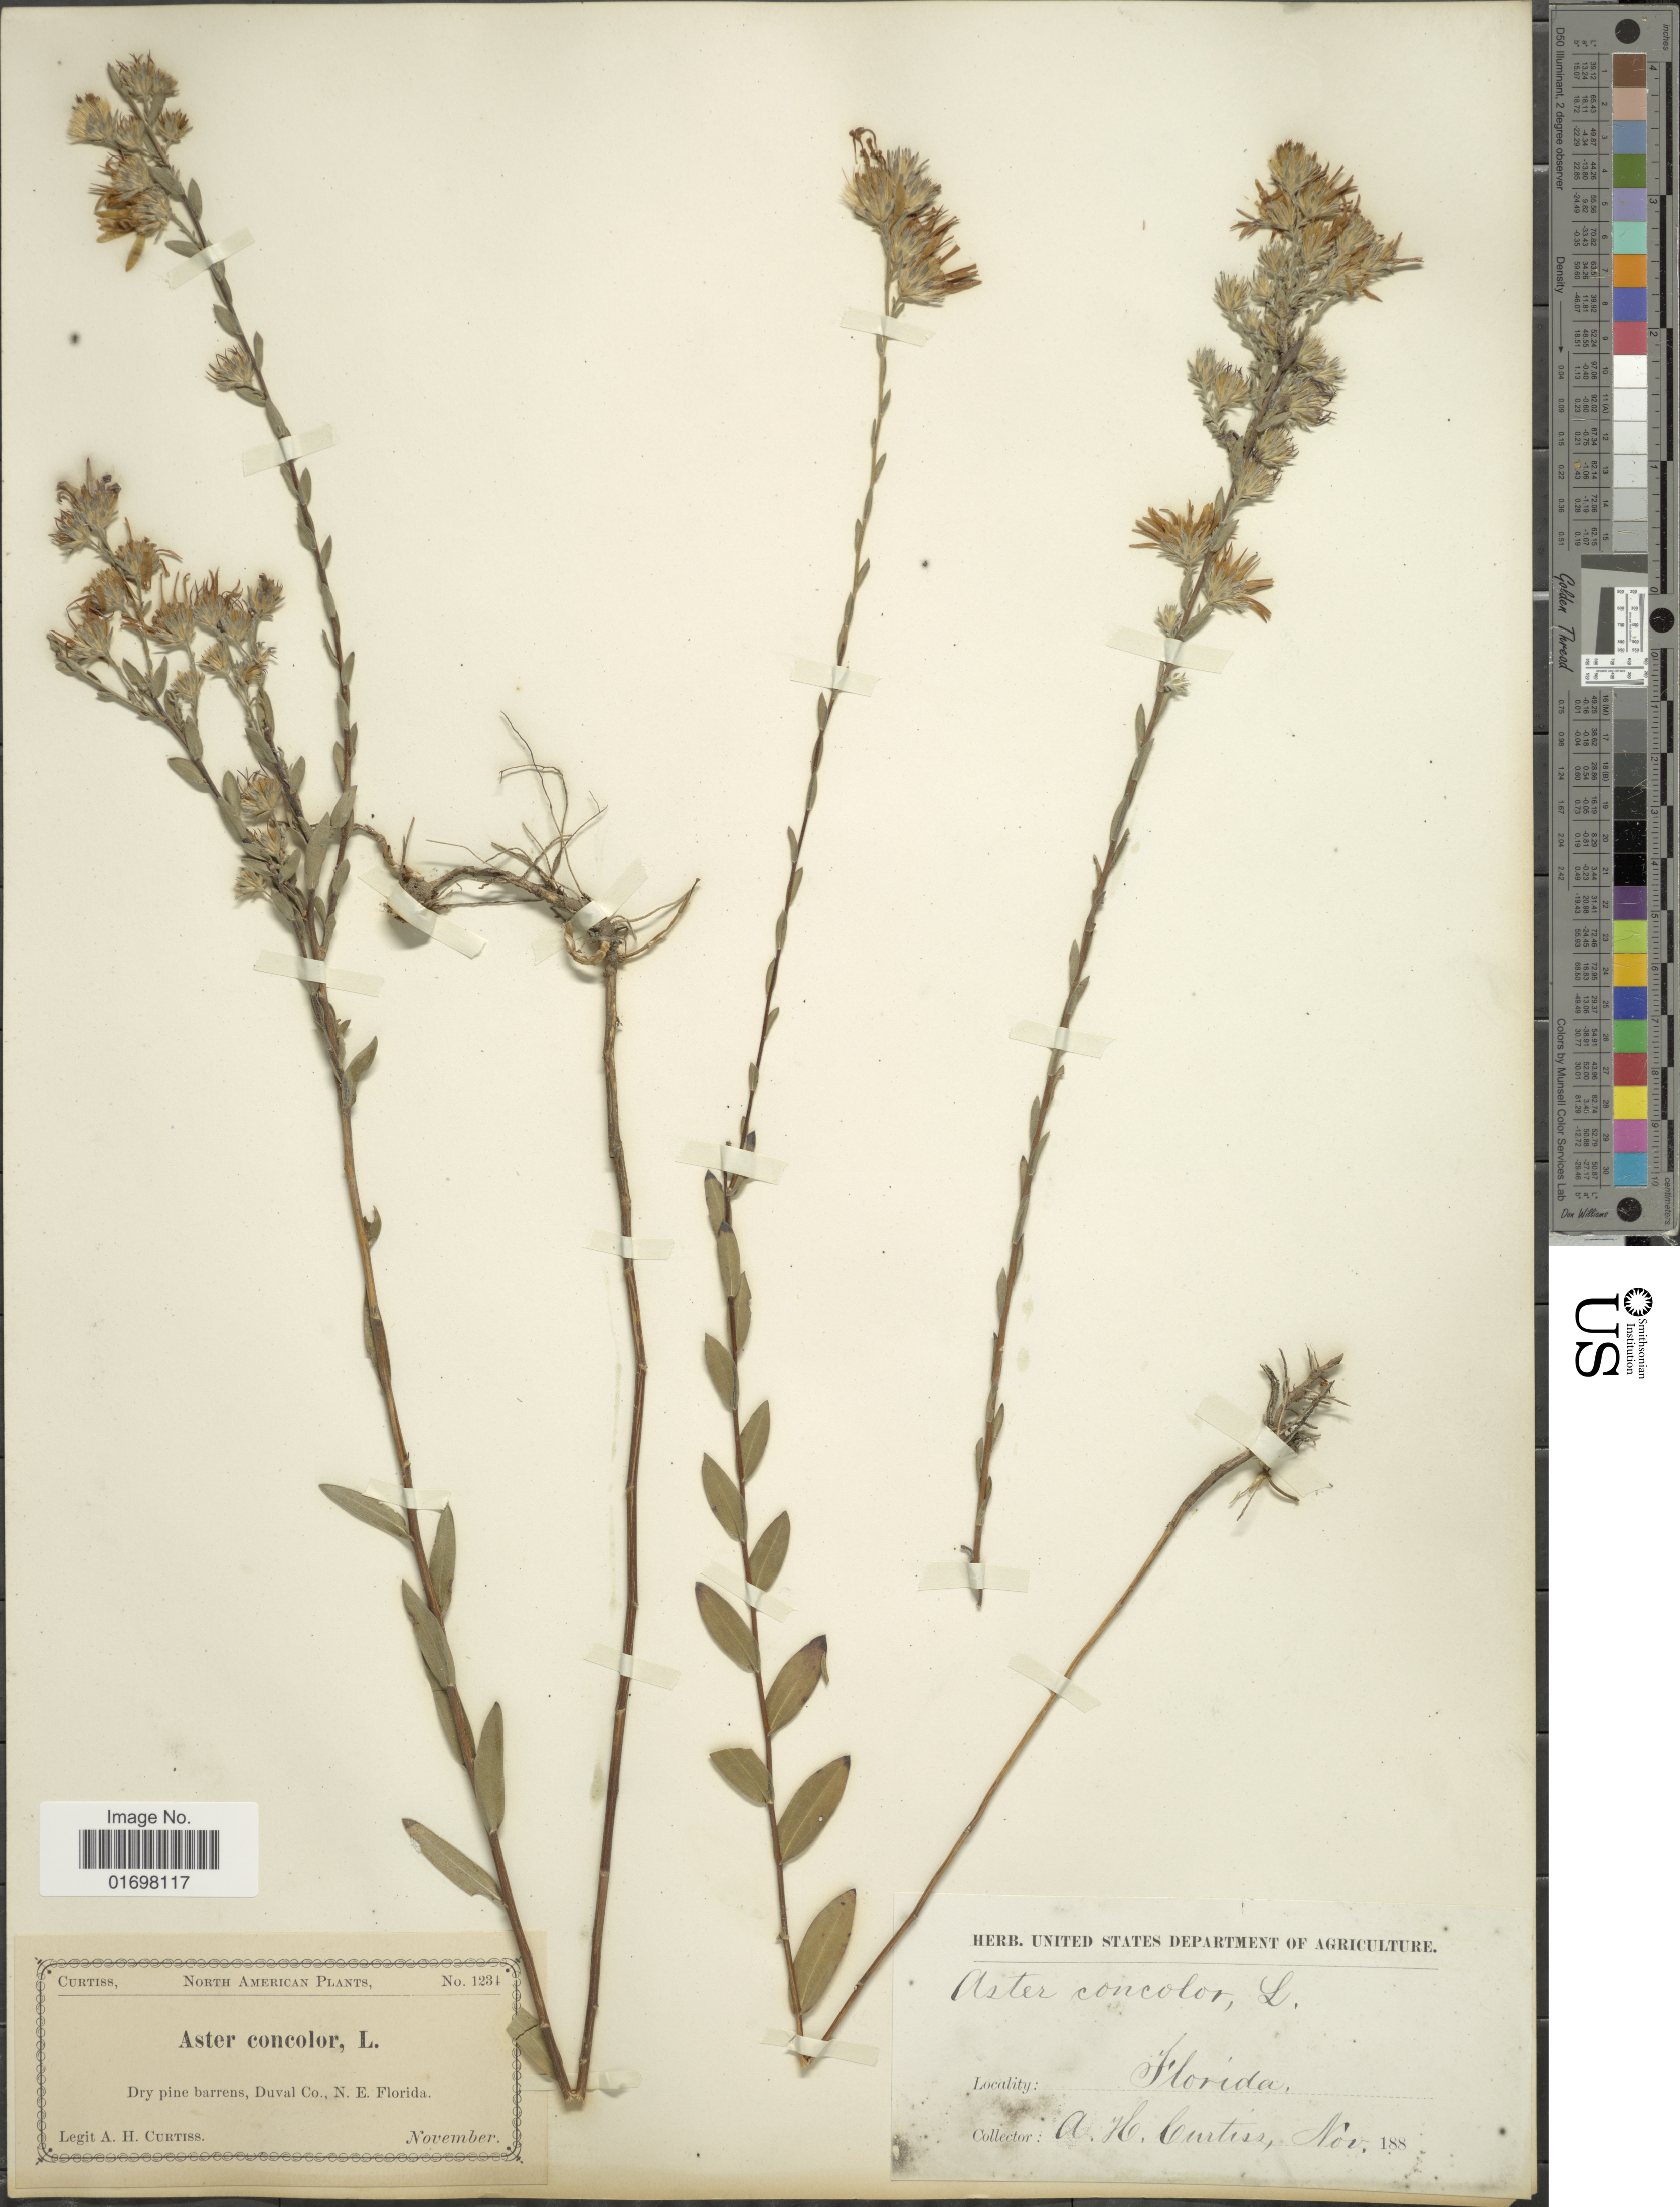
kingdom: Plantae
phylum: Tracheophyta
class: Magnoliopsida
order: Asterales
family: Asteraceae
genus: Symphyotrichum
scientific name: Symphyotrichum concolor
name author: (L.) G.L. Nesom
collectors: A. H. Curtiss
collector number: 1234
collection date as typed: Nov 188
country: United States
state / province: Florida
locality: Duval Co., N. E. Florida.